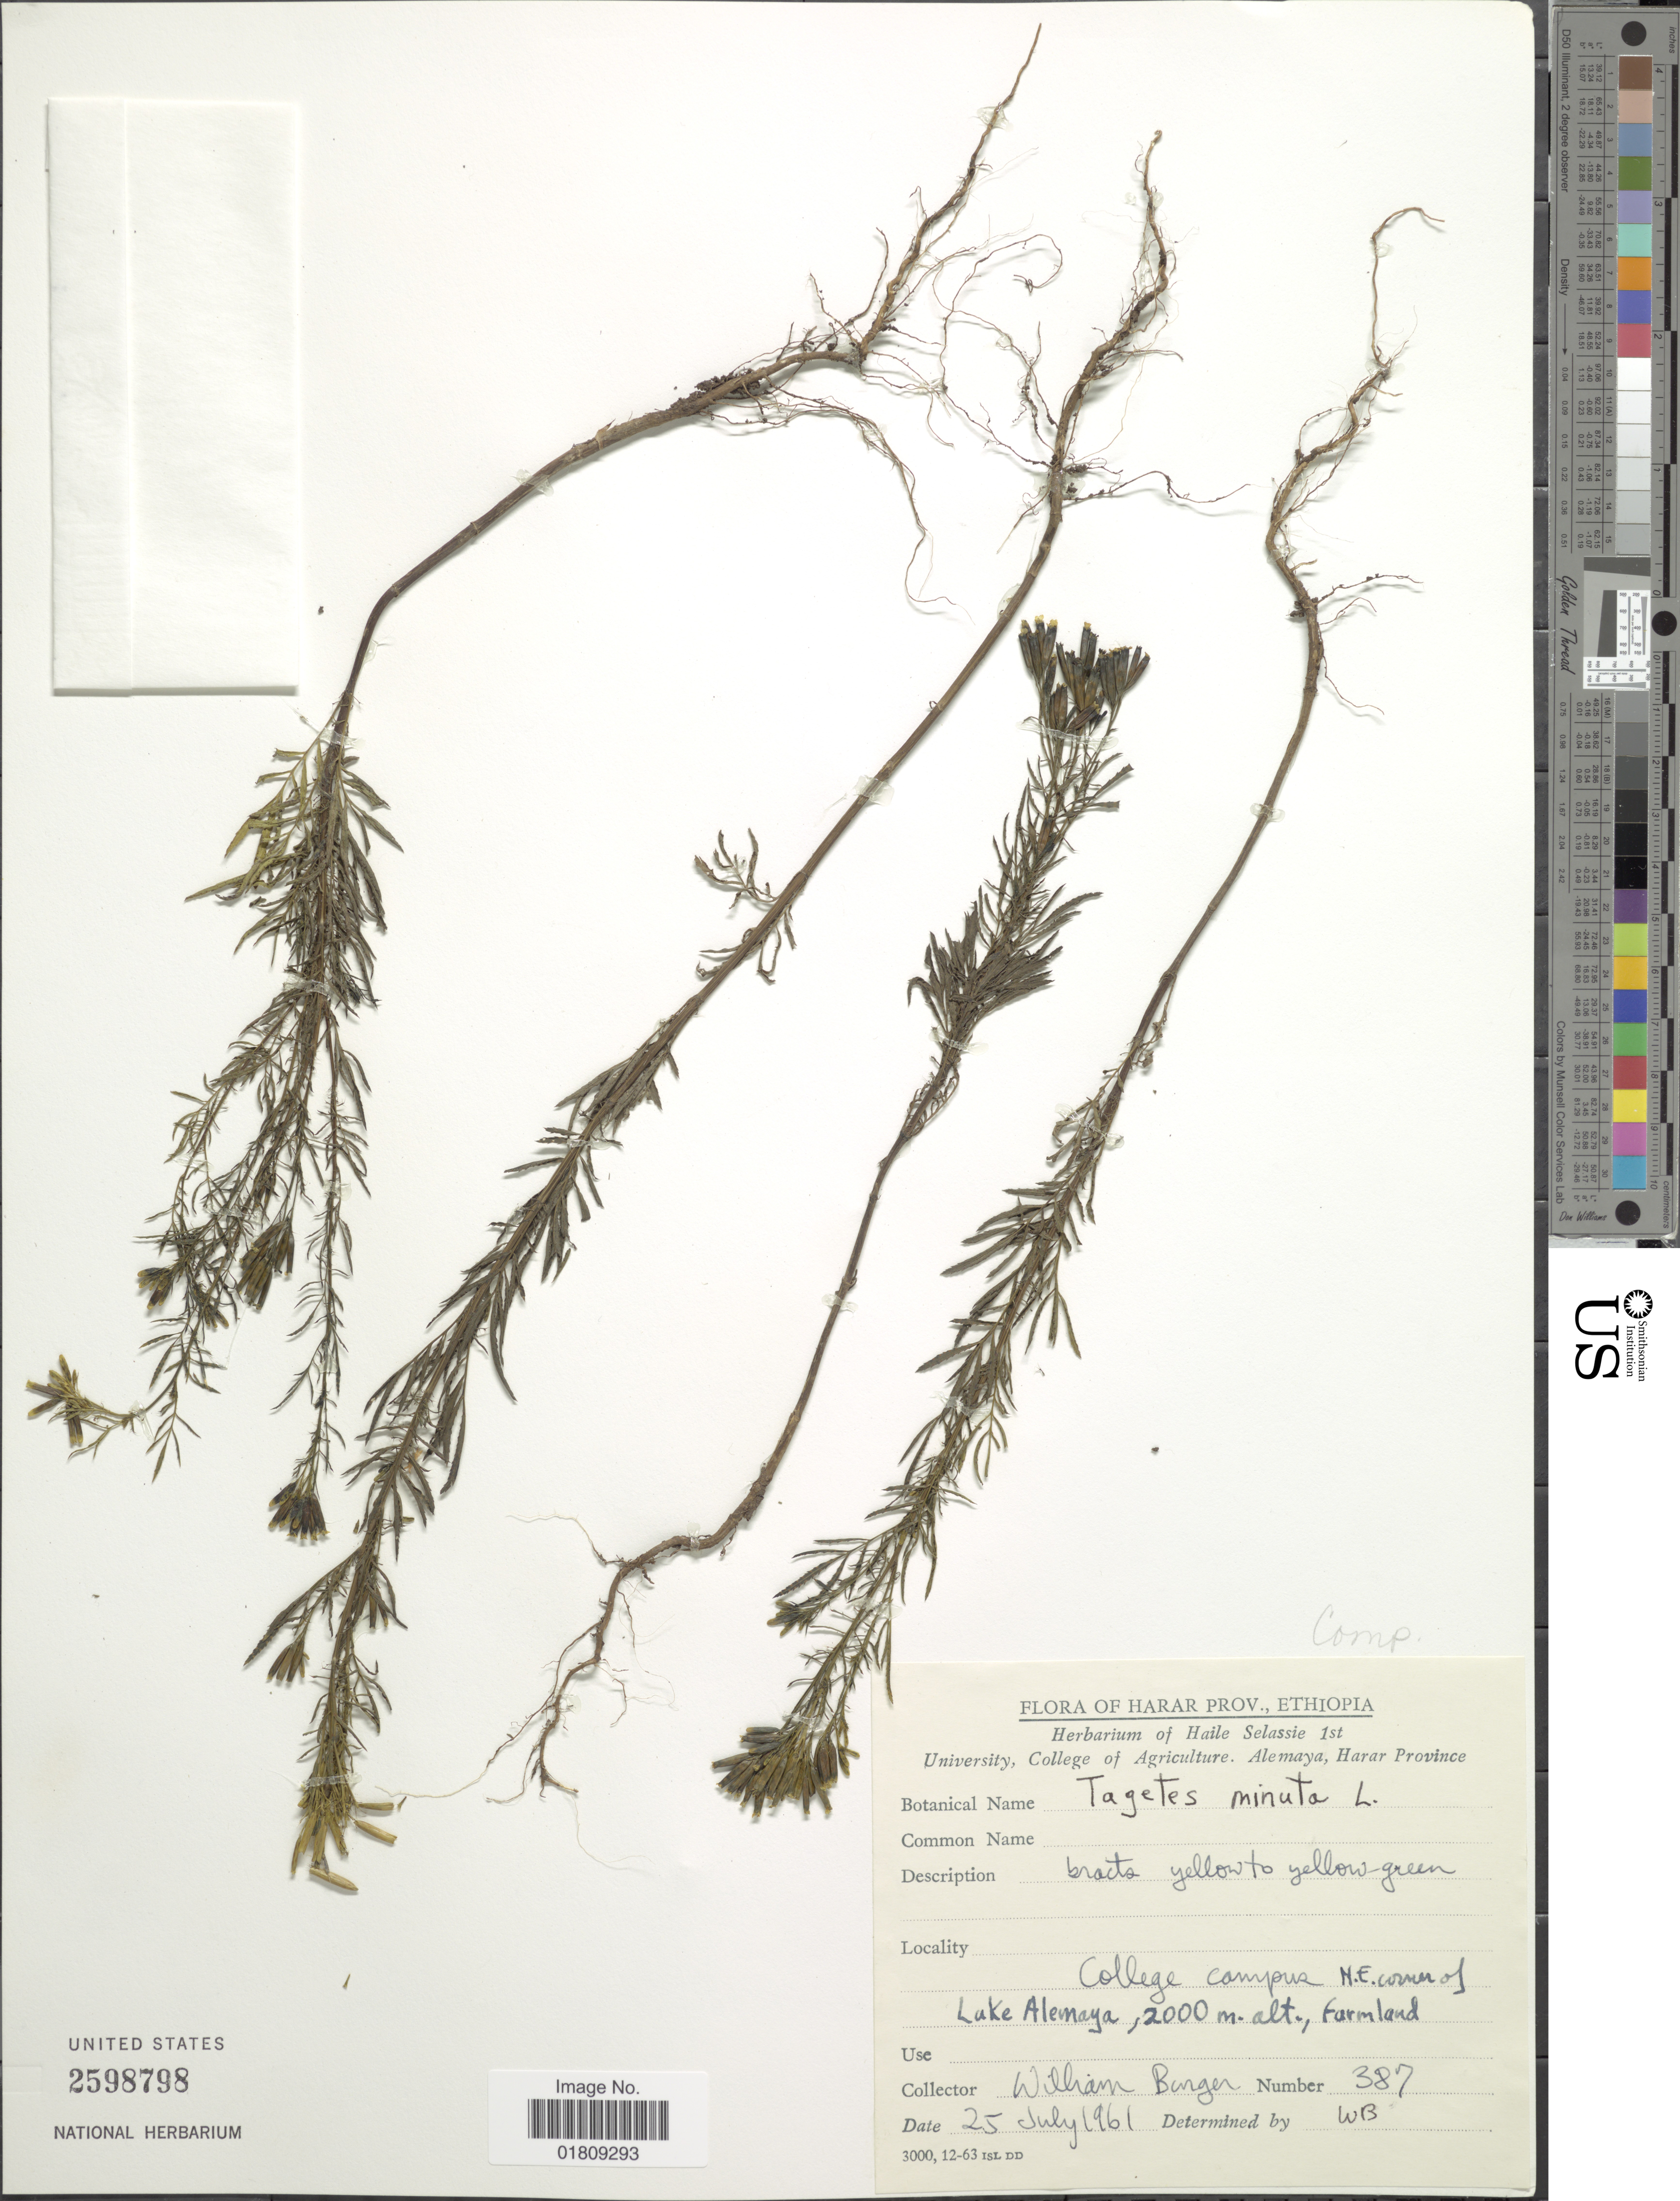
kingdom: Plantae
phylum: Tracheophyta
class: Magnoliopsida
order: Asterales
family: Asteraceae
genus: Tagetes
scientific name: Tagetes minuta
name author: L.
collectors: W. Burger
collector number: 387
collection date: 1961-07-25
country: Ethiopia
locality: Harar Prov., College Campus, N.E. corner of Lake Alemaya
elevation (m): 2000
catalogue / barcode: US 2598798